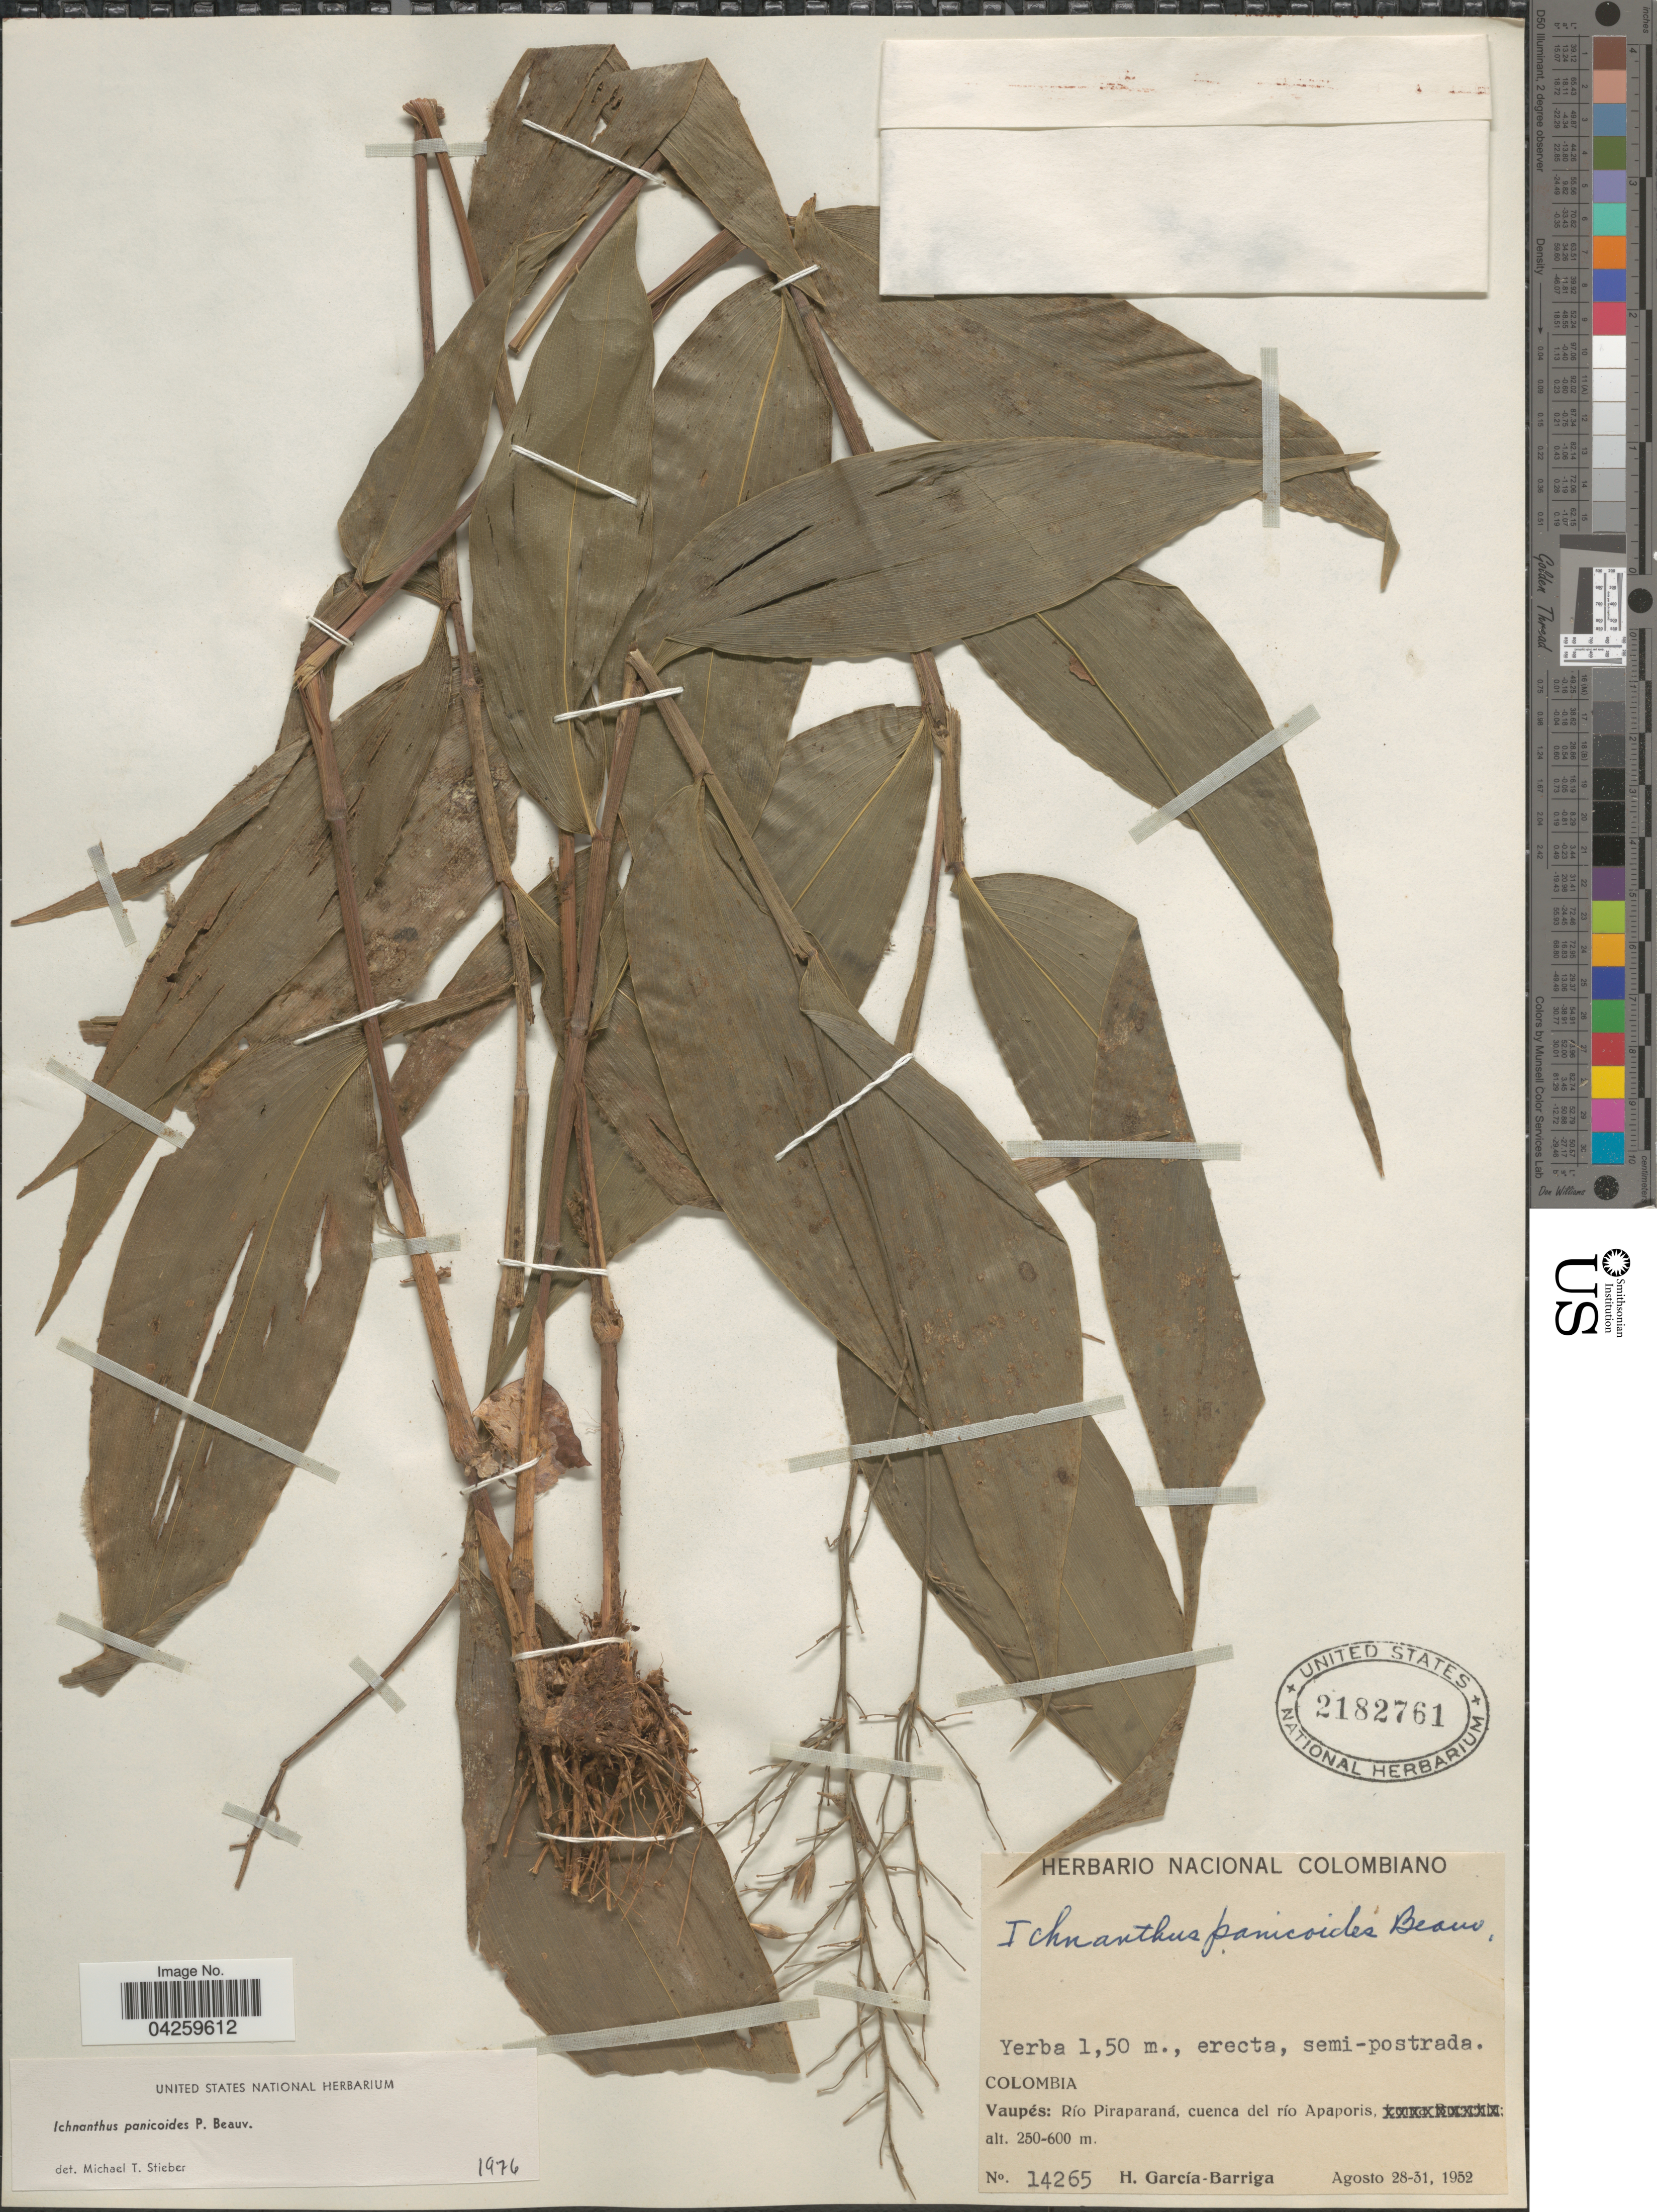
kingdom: Plantae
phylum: Tracheophyta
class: Liliopsida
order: Poales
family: Poaceae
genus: Ichnanthus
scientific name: Ichnanthus panicoides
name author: P. Beauv.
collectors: H. García Barriga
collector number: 14265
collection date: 1952-08-28/1952-08-31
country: Colombia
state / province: Vaupés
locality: Río Piraparaná, cuenca del río Apaporis.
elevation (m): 250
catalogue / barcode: US 2182761